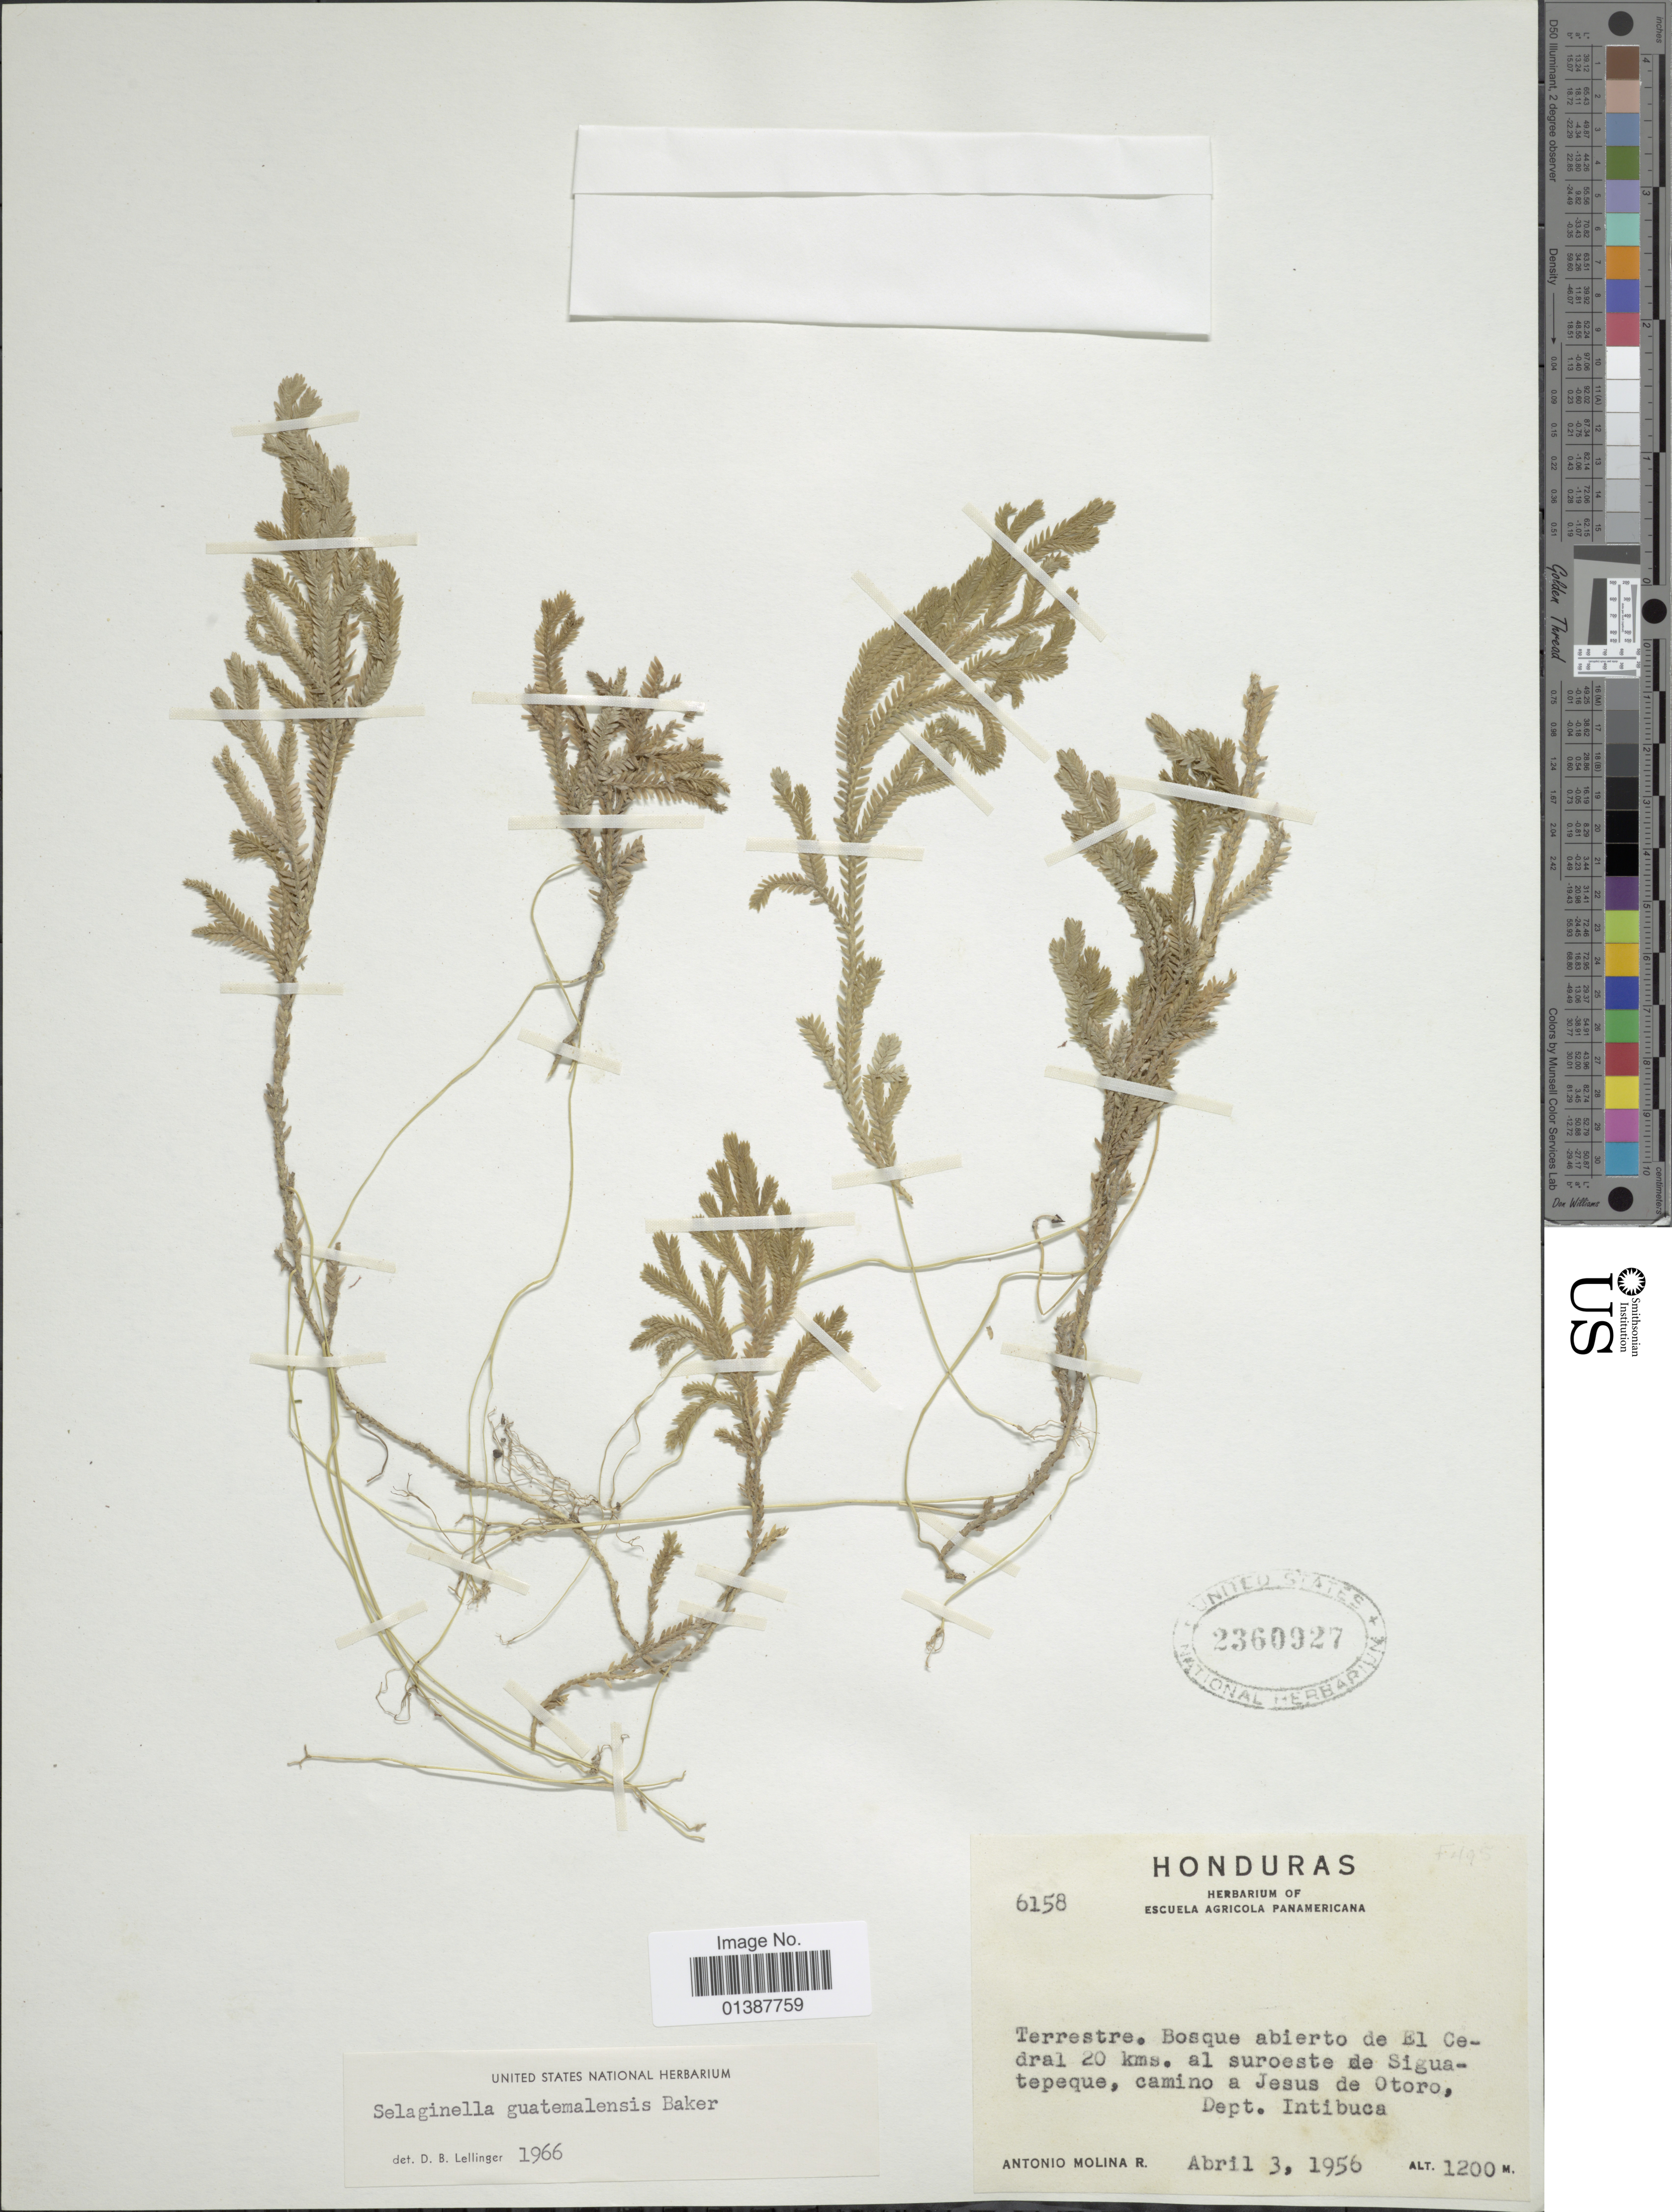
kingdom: Plantae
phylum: Tracheophyta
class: Lycopodiopsida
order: Selaginellales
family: Selaginellaceae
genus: Selaginella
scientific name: Selaginella guatemalensis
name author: Baker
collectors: A. Molina R.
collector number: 6158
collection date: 1956-04-03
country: Honduras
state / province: Intibuca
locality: Bosque abierto de El cedral 20 kms. al suroeste de Siguatepeque, camino a Jesus de otoro,Dept Intibuca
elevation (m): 1200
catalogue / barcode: US 2360927